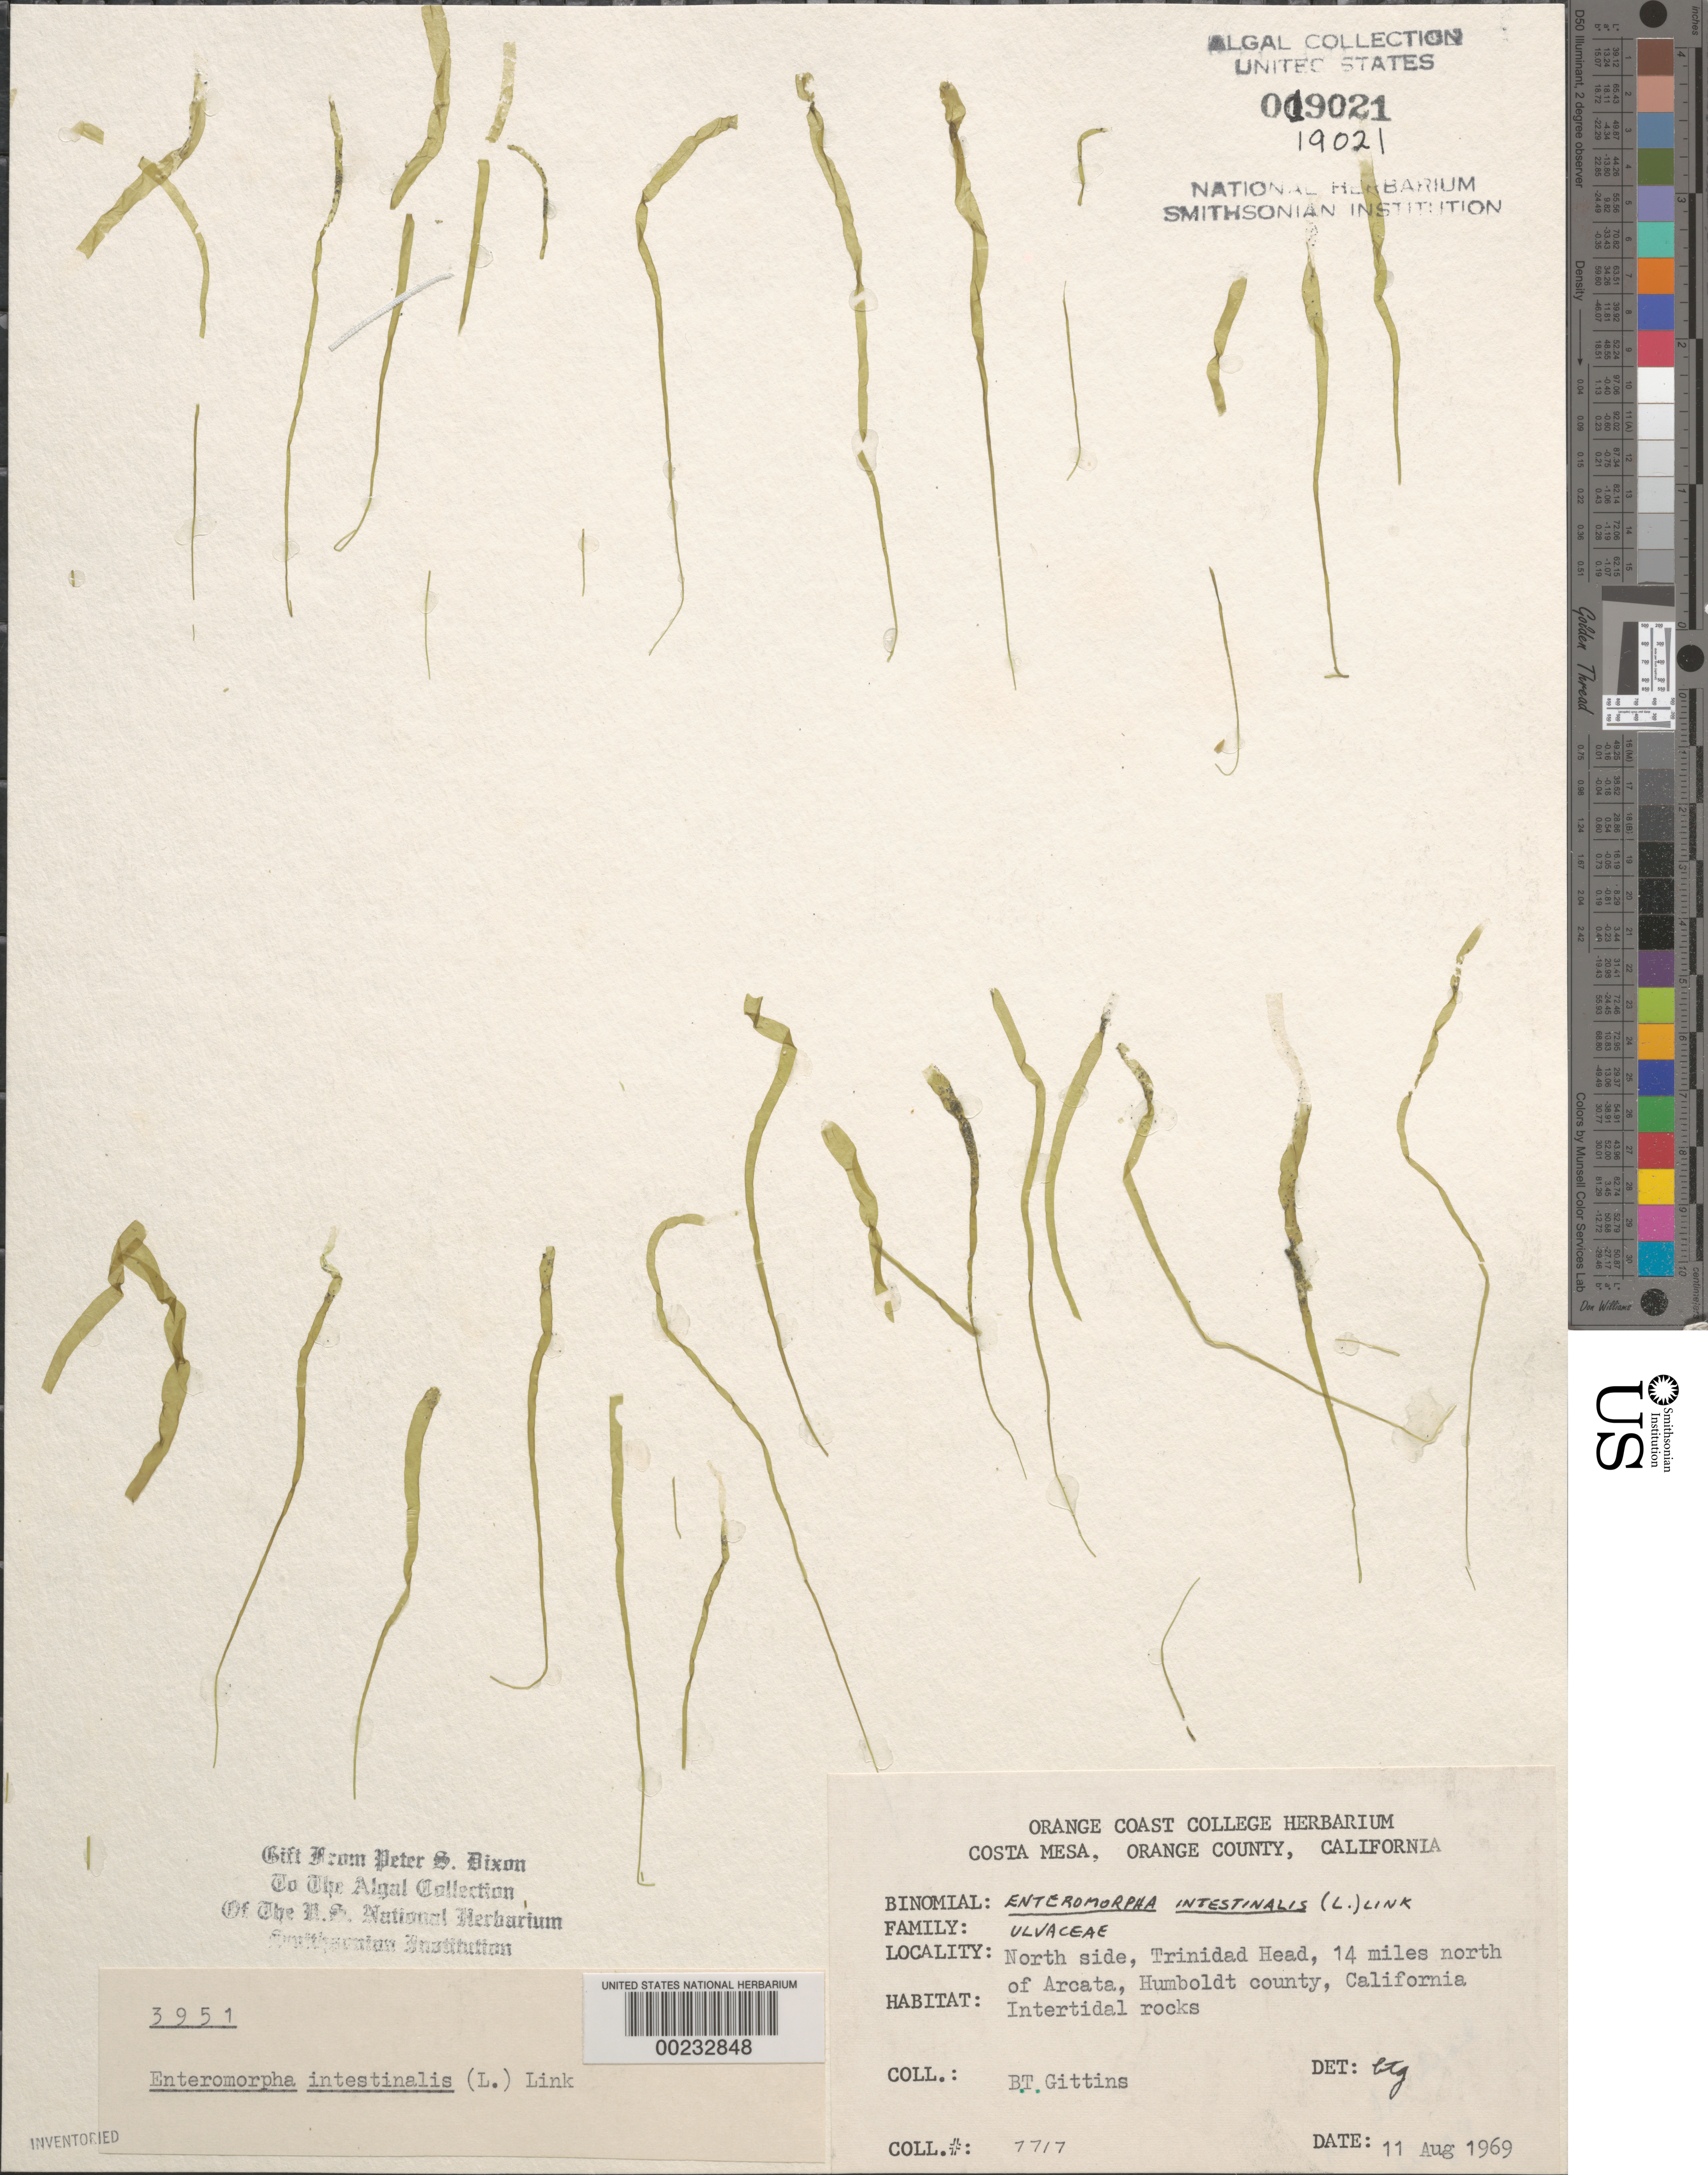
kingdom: Plantae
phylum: Chlorophyta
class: Ulvophyceae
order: Ulvales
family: Ulvaceae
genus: Ulva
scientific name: Ulva intestinalis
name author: L.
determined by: Algae name updating Project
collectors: B. Gittins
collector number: BTG 7717 & PSD 3951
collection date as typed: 11 Aug 1969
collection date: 1969-08-11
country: United States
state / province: California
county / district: Humboldt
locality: Trinidad Head, 14 miles north of Arcata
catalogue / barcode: US 19021